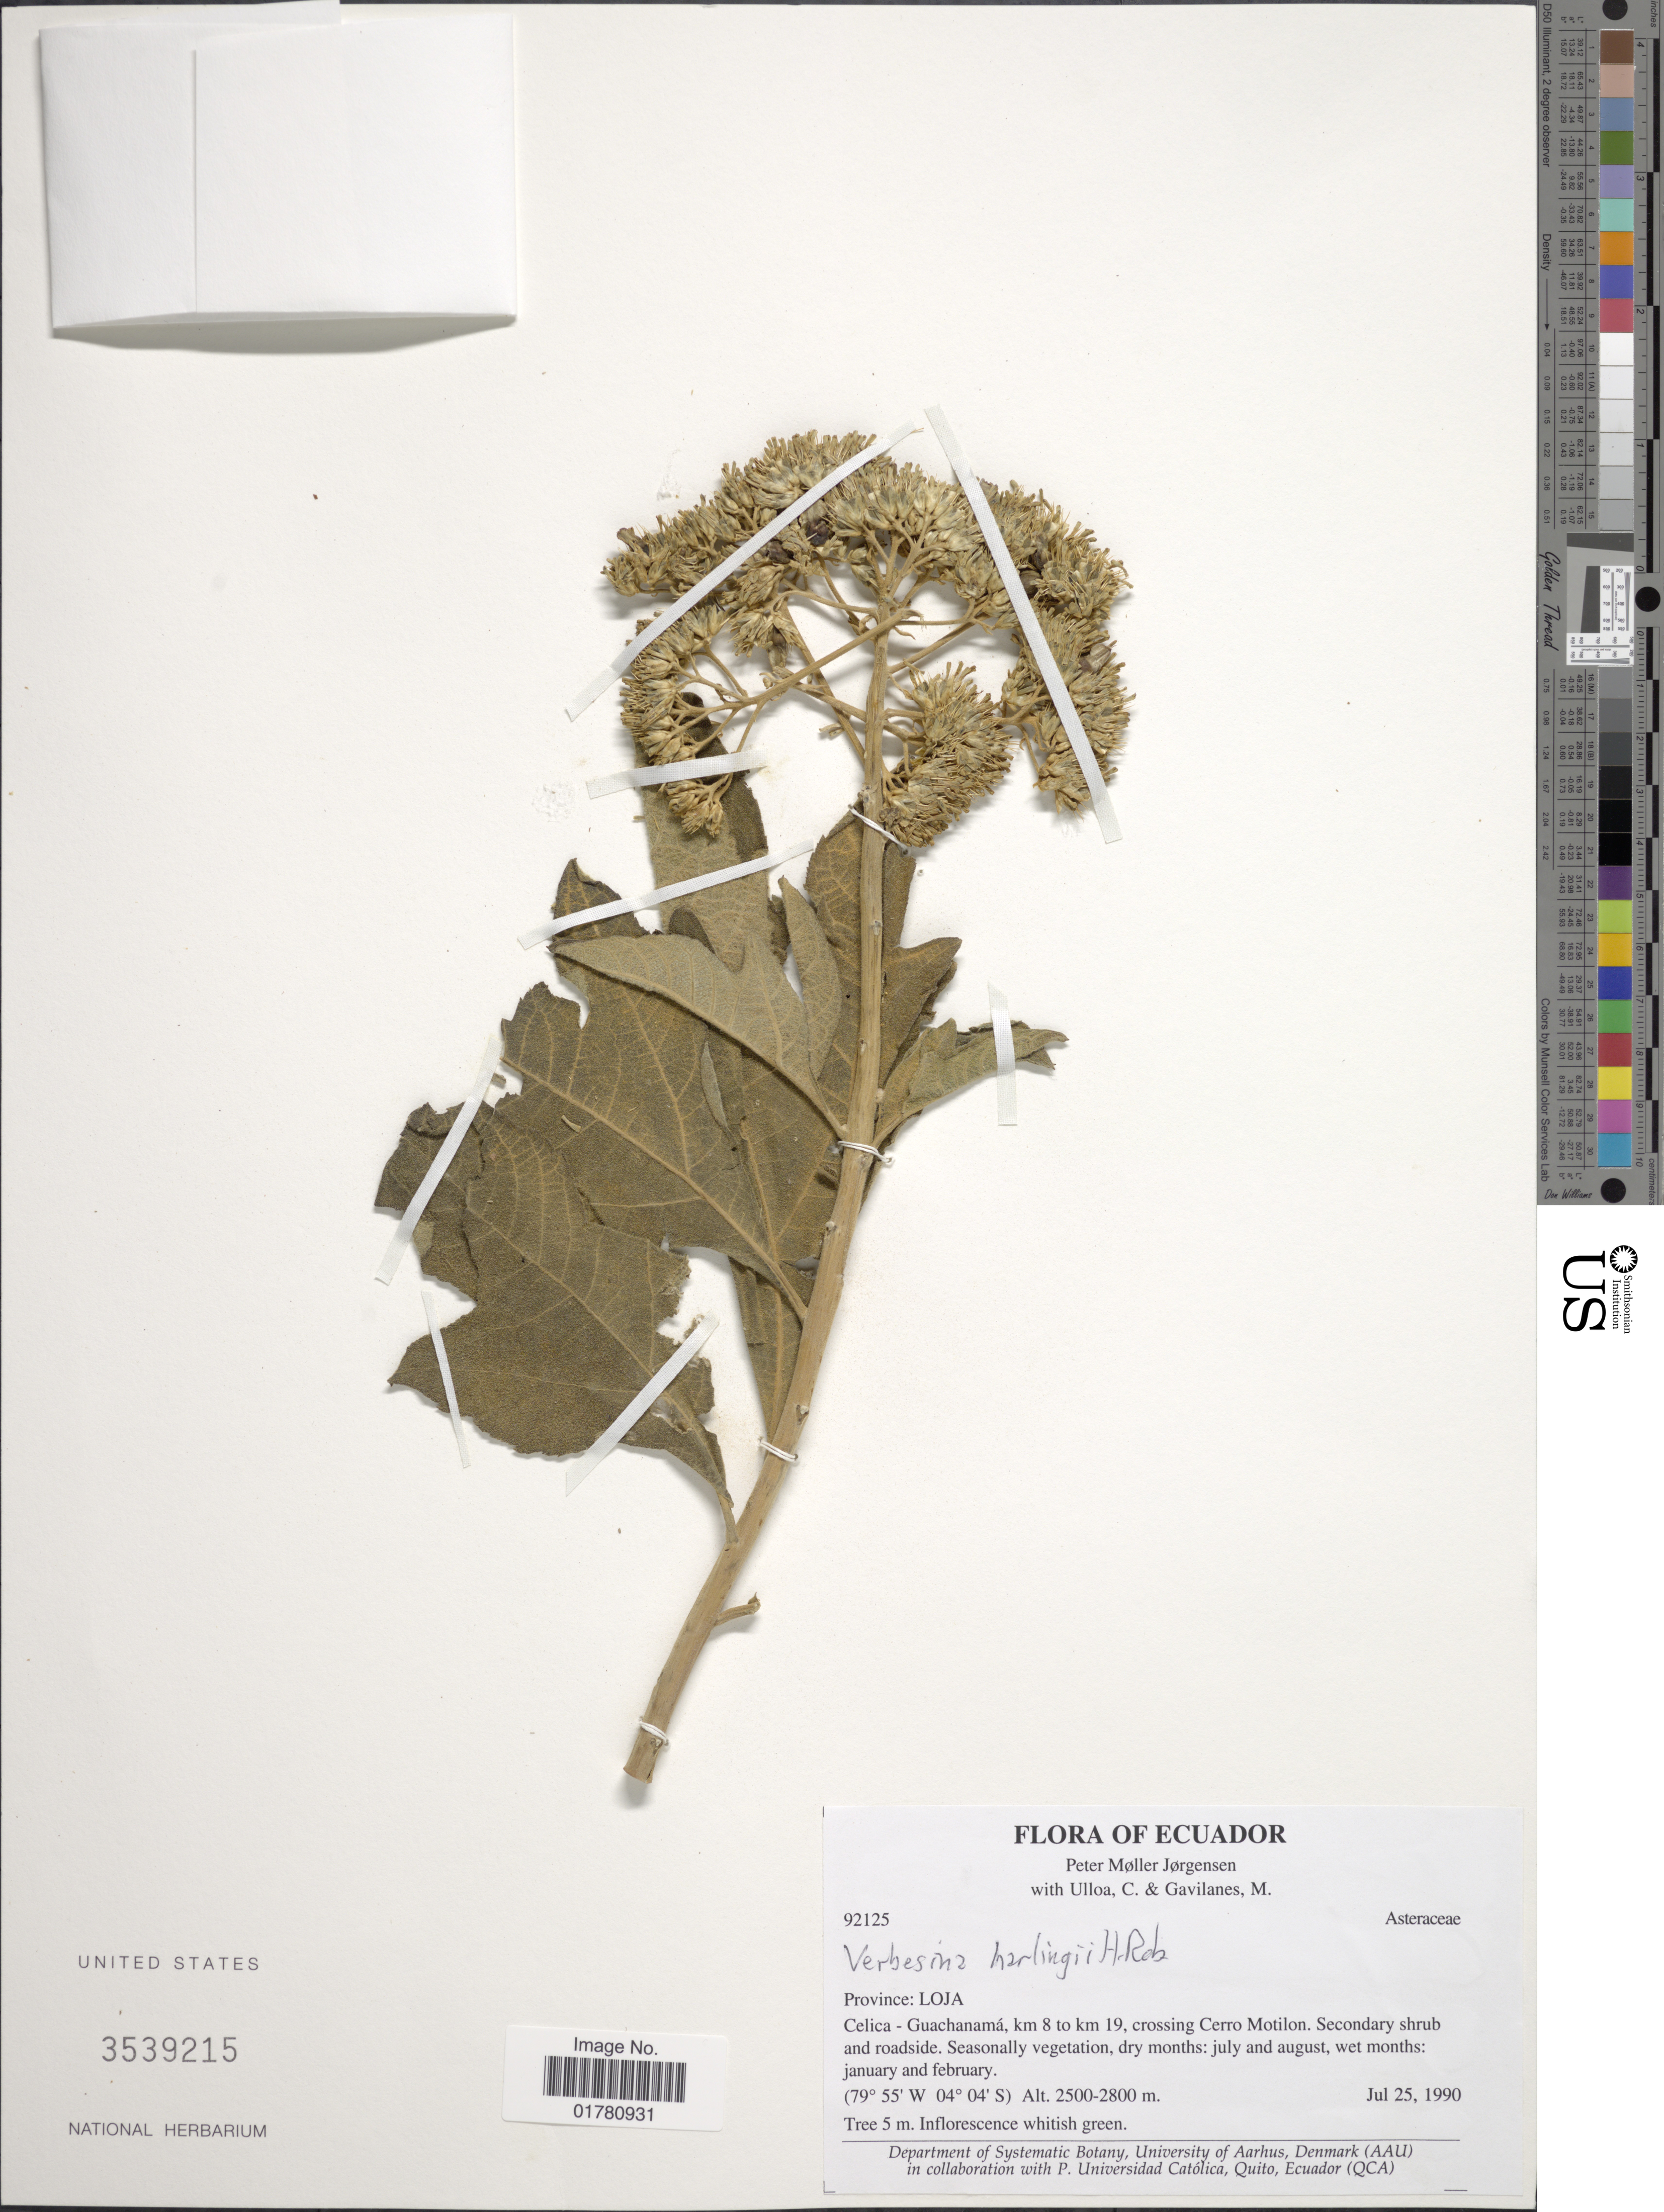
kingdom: Plantae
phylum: Tracheophyta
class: Magnoliopsida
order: Asterales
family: Asteraceae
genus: Verbesina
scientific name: Verbesina harlingii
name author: H. Rob.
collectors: P. M. Jørgensen, C. Ulloa & M. Gavilanes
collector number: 92125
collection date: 1990-07-25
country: Ecuador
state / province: Loja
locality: Celica-Guachanamá, km 8 to km 19, crossing Cerro Motilon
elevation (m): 2500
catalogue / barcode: US 3539215